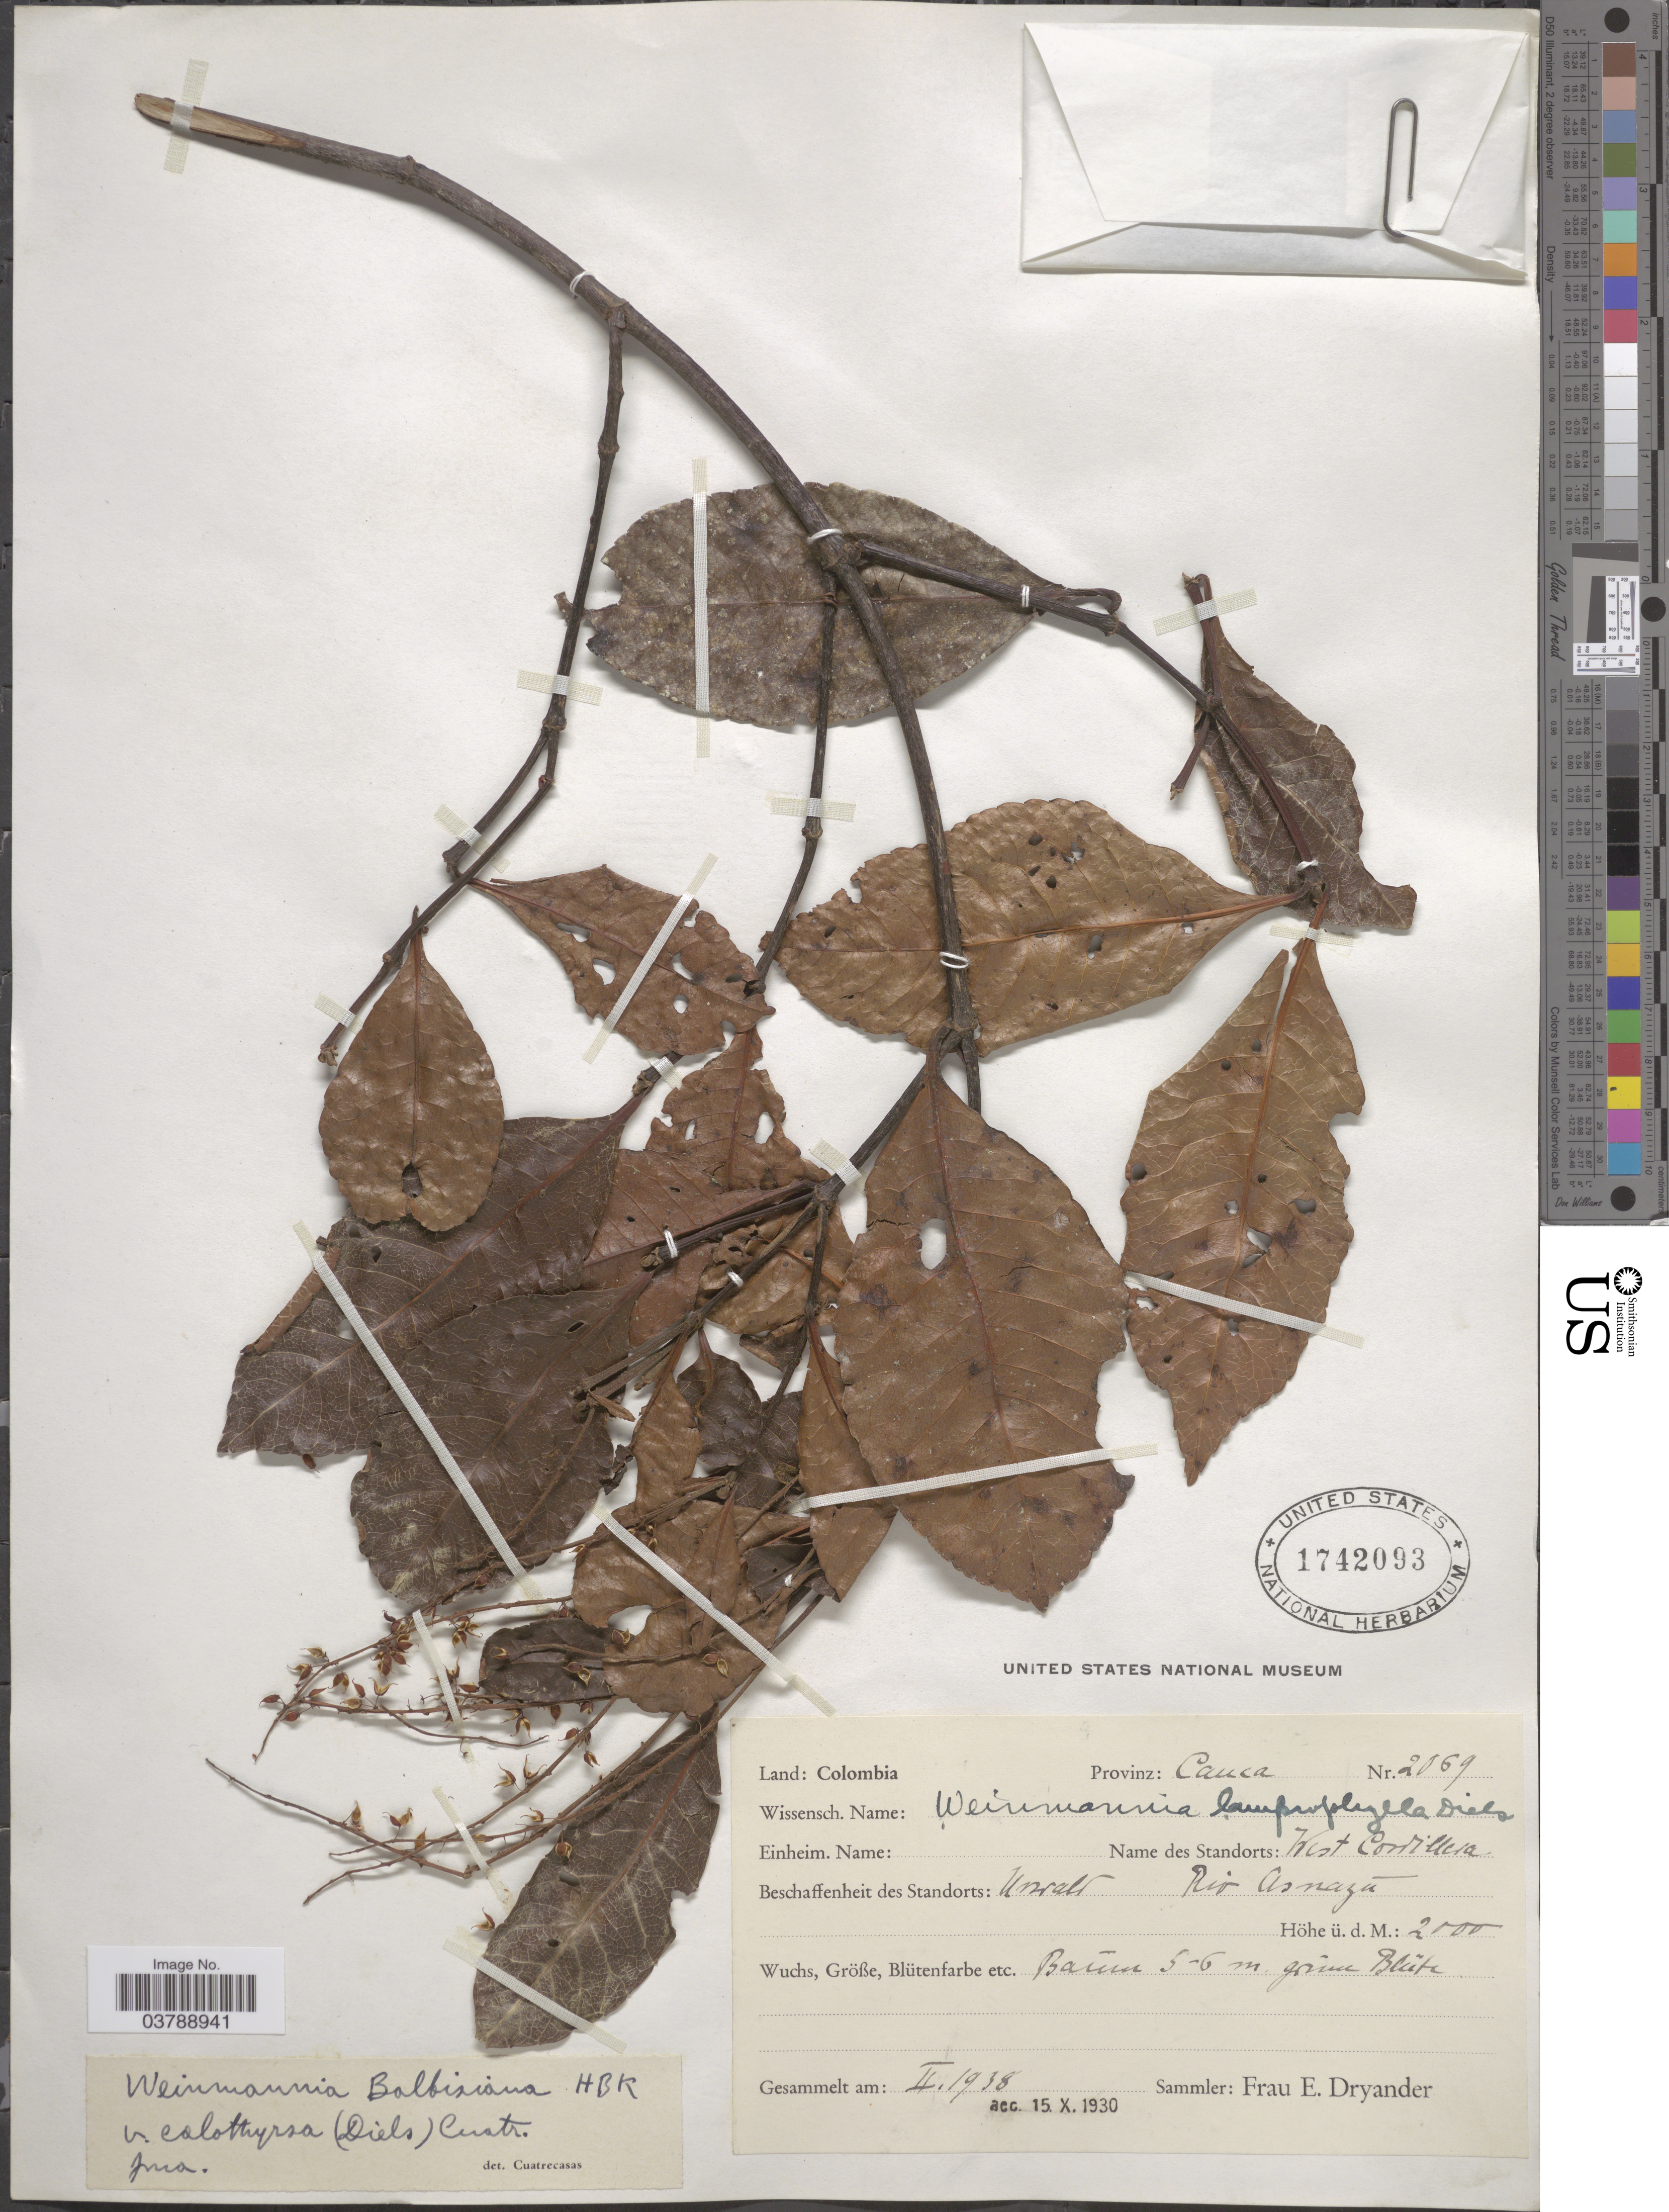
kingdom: Plantae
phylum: Tracheophyta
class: Magnoliopsida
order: Oxalidales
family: Cunoniaceae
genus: Weinmannia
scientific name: Weinmannia calothyrsa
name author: Diels in Urb.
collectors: F. Dryander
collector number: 2069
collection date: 1938-02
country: Colombia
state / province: Cauca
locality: West Cordillera. Urwald Rio Asnazá*.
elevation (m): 2000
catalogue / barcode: US 1742093